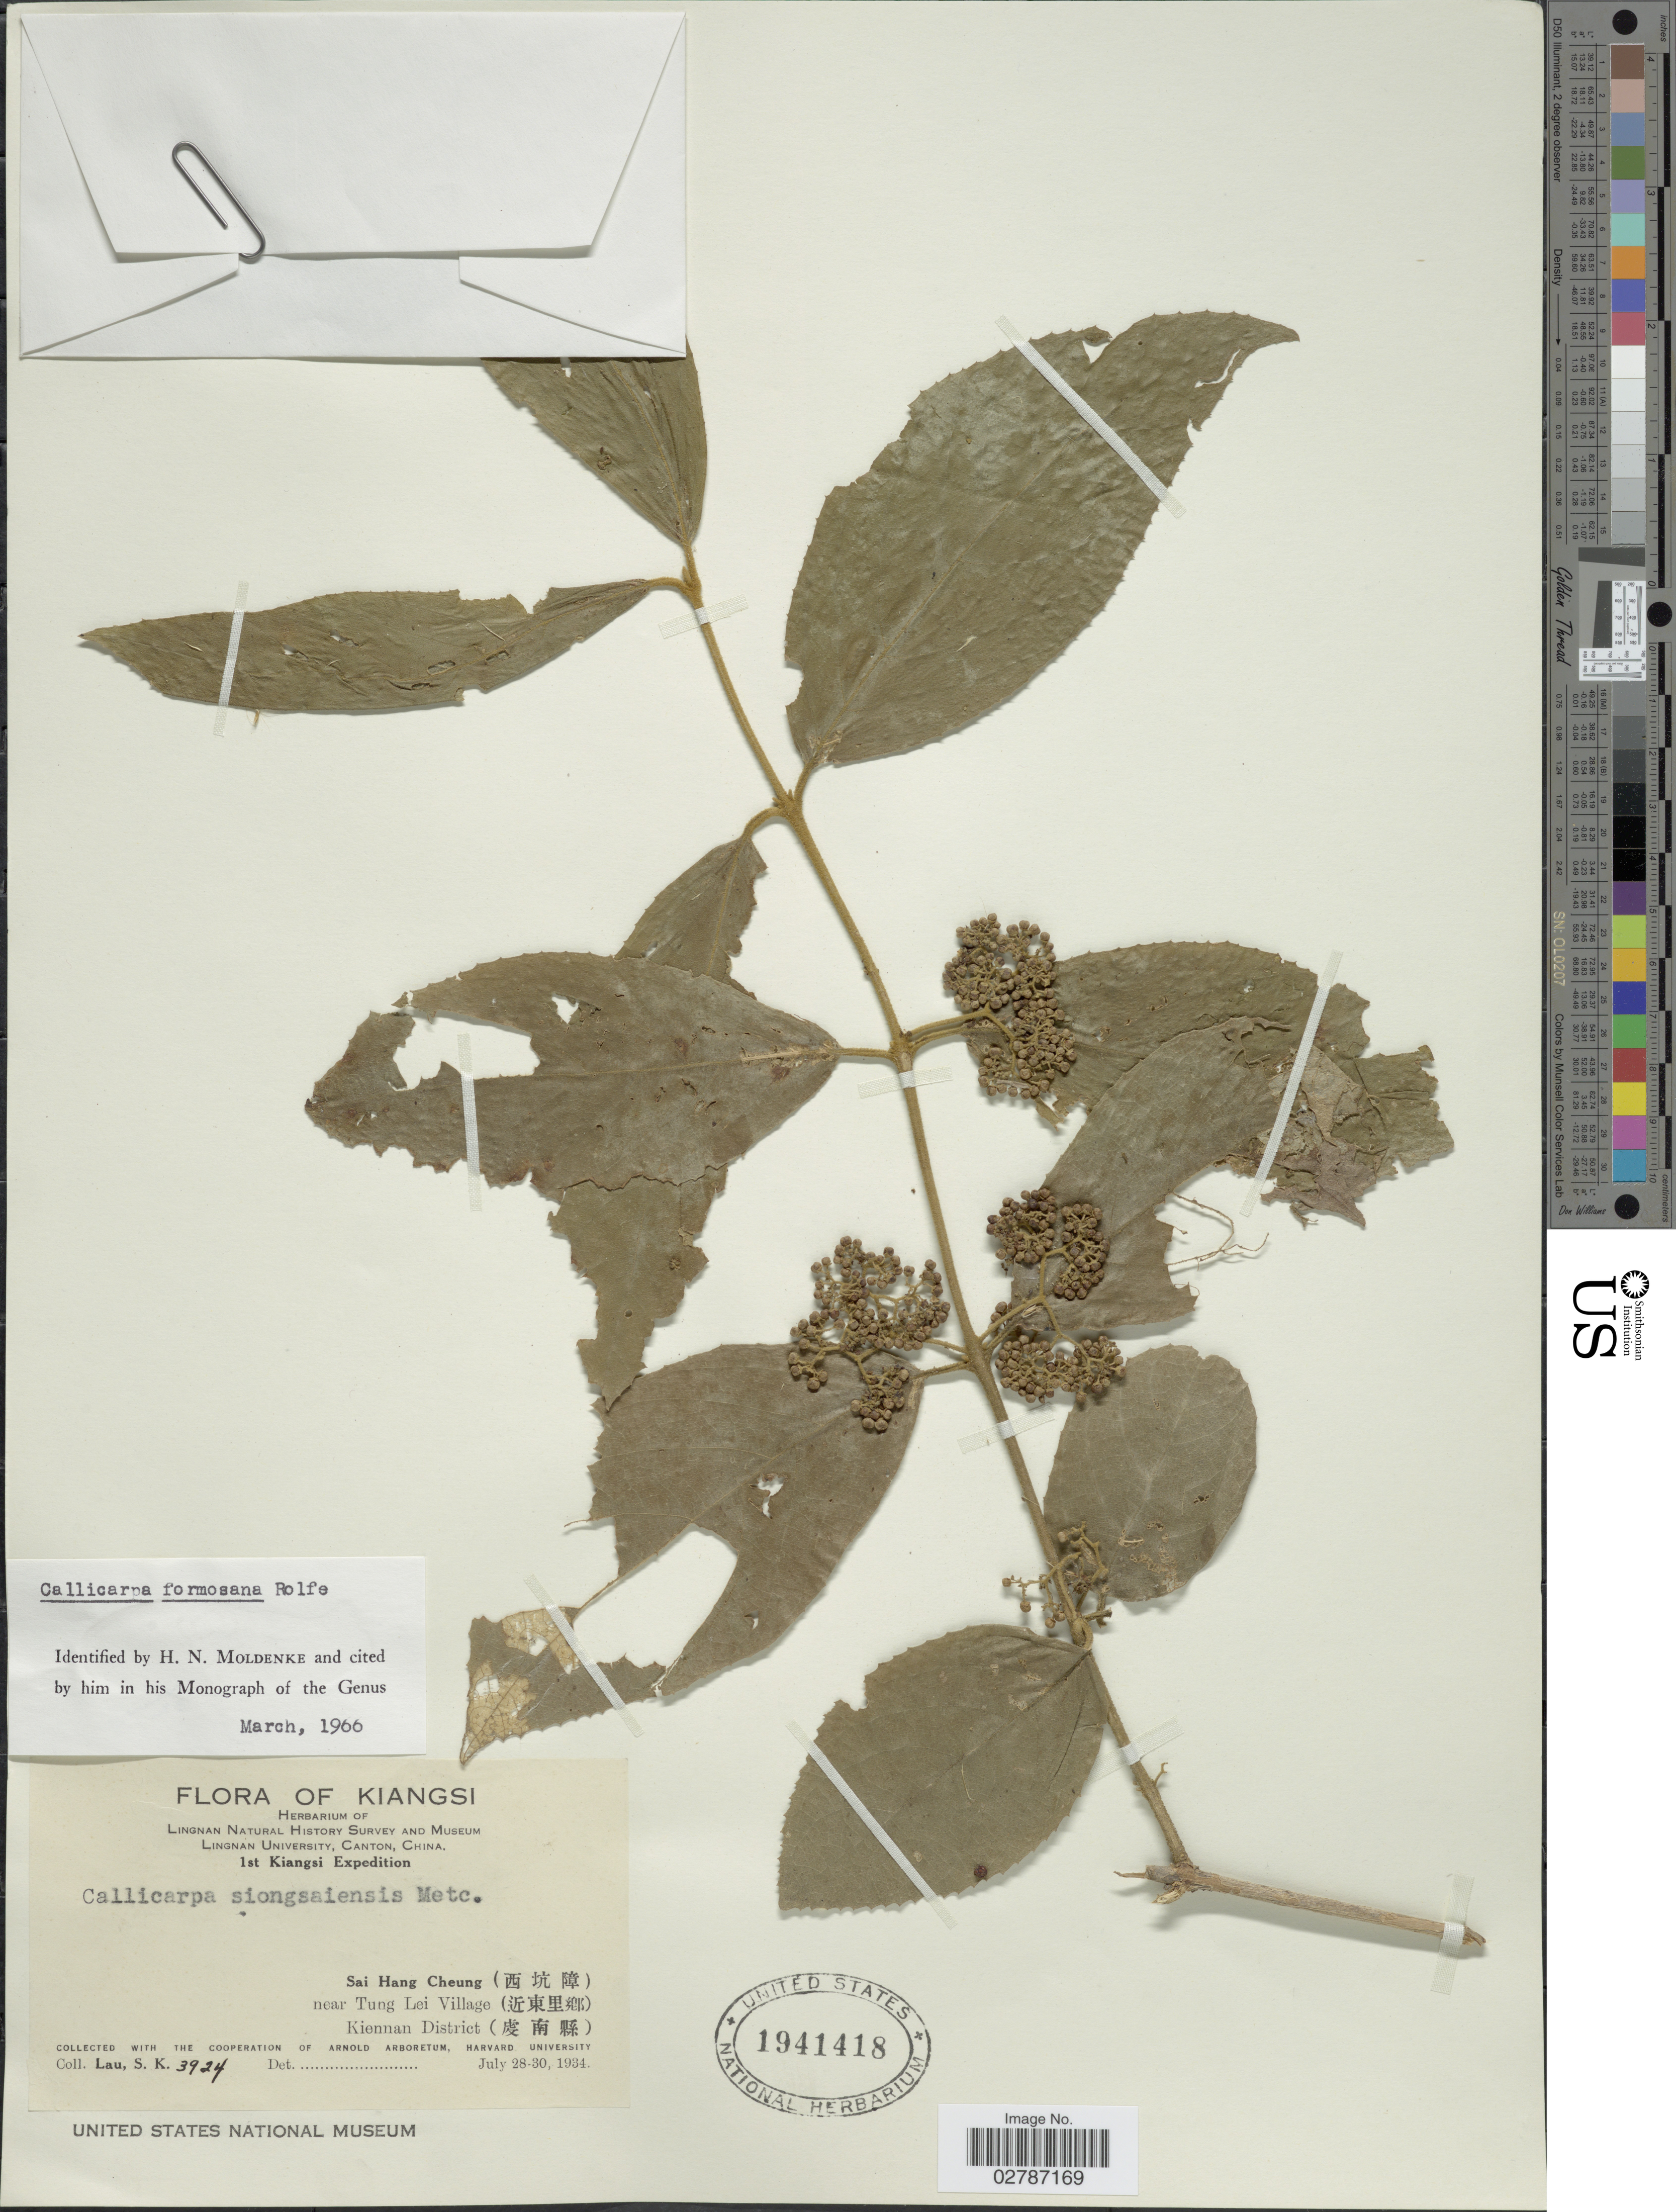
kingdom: Plantae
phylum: Tracheophyta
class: Magnoliopsida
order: Lamiales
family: Lamiaceae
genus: Callicarpa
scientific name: Callicarpa formosana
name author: Rolfe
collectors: S. K. Lau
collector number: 3924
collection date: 1934-07-28/1934-07-30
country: China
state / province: Jiangxi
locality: Kiangsi. Sai Hang Cheung (X) near Tung Lei Village (X). Kiennan District (X).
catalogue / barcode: US 1941418